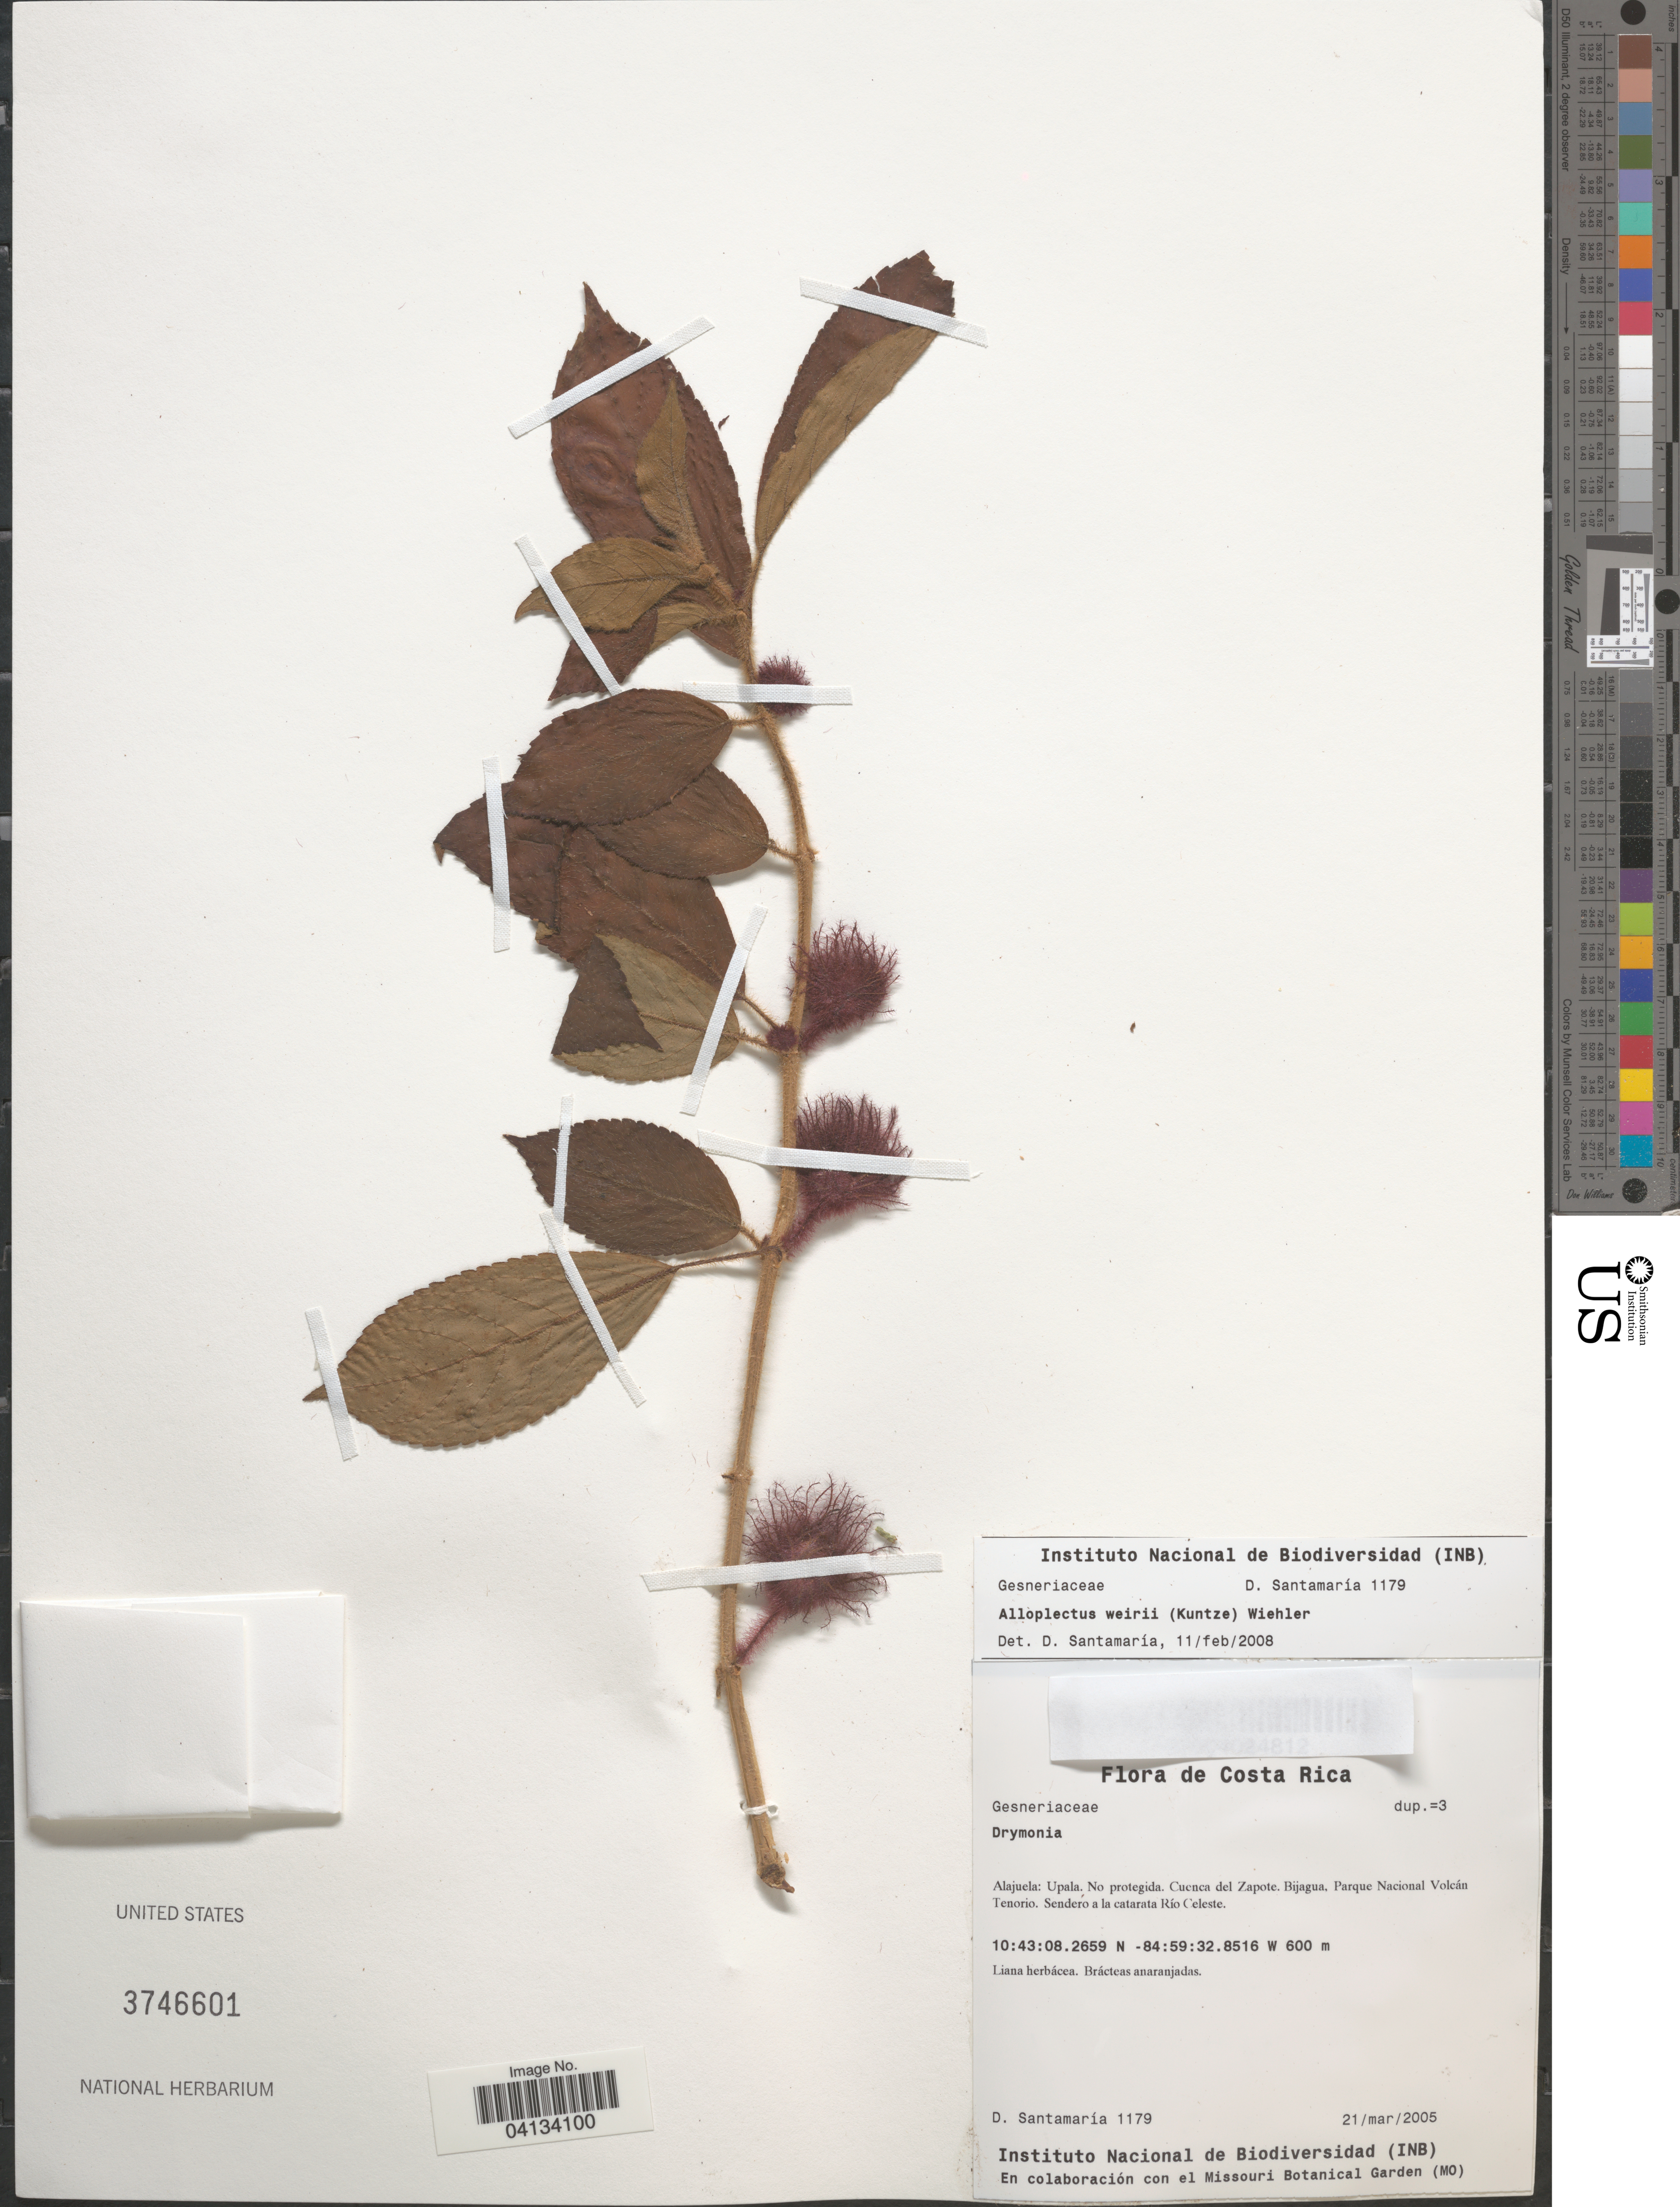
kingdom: Plantae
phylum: Tracheophyta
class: Magnoliopsida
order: Lamiales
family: Gesneriaceae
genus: Alloplectus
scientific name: Alloplectus weirii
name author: (Kuntze) Wiehler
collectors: D. Santamaria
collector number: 1179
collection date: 2005-03-21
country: Costa Rica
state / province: Alajuela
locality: Upala. Cuenca del Zapote. Bijagua, Parque Nacional Volcán Tenorio. Senderó a la catarata Río Celeste.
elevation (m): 600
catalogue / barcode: US 3746601